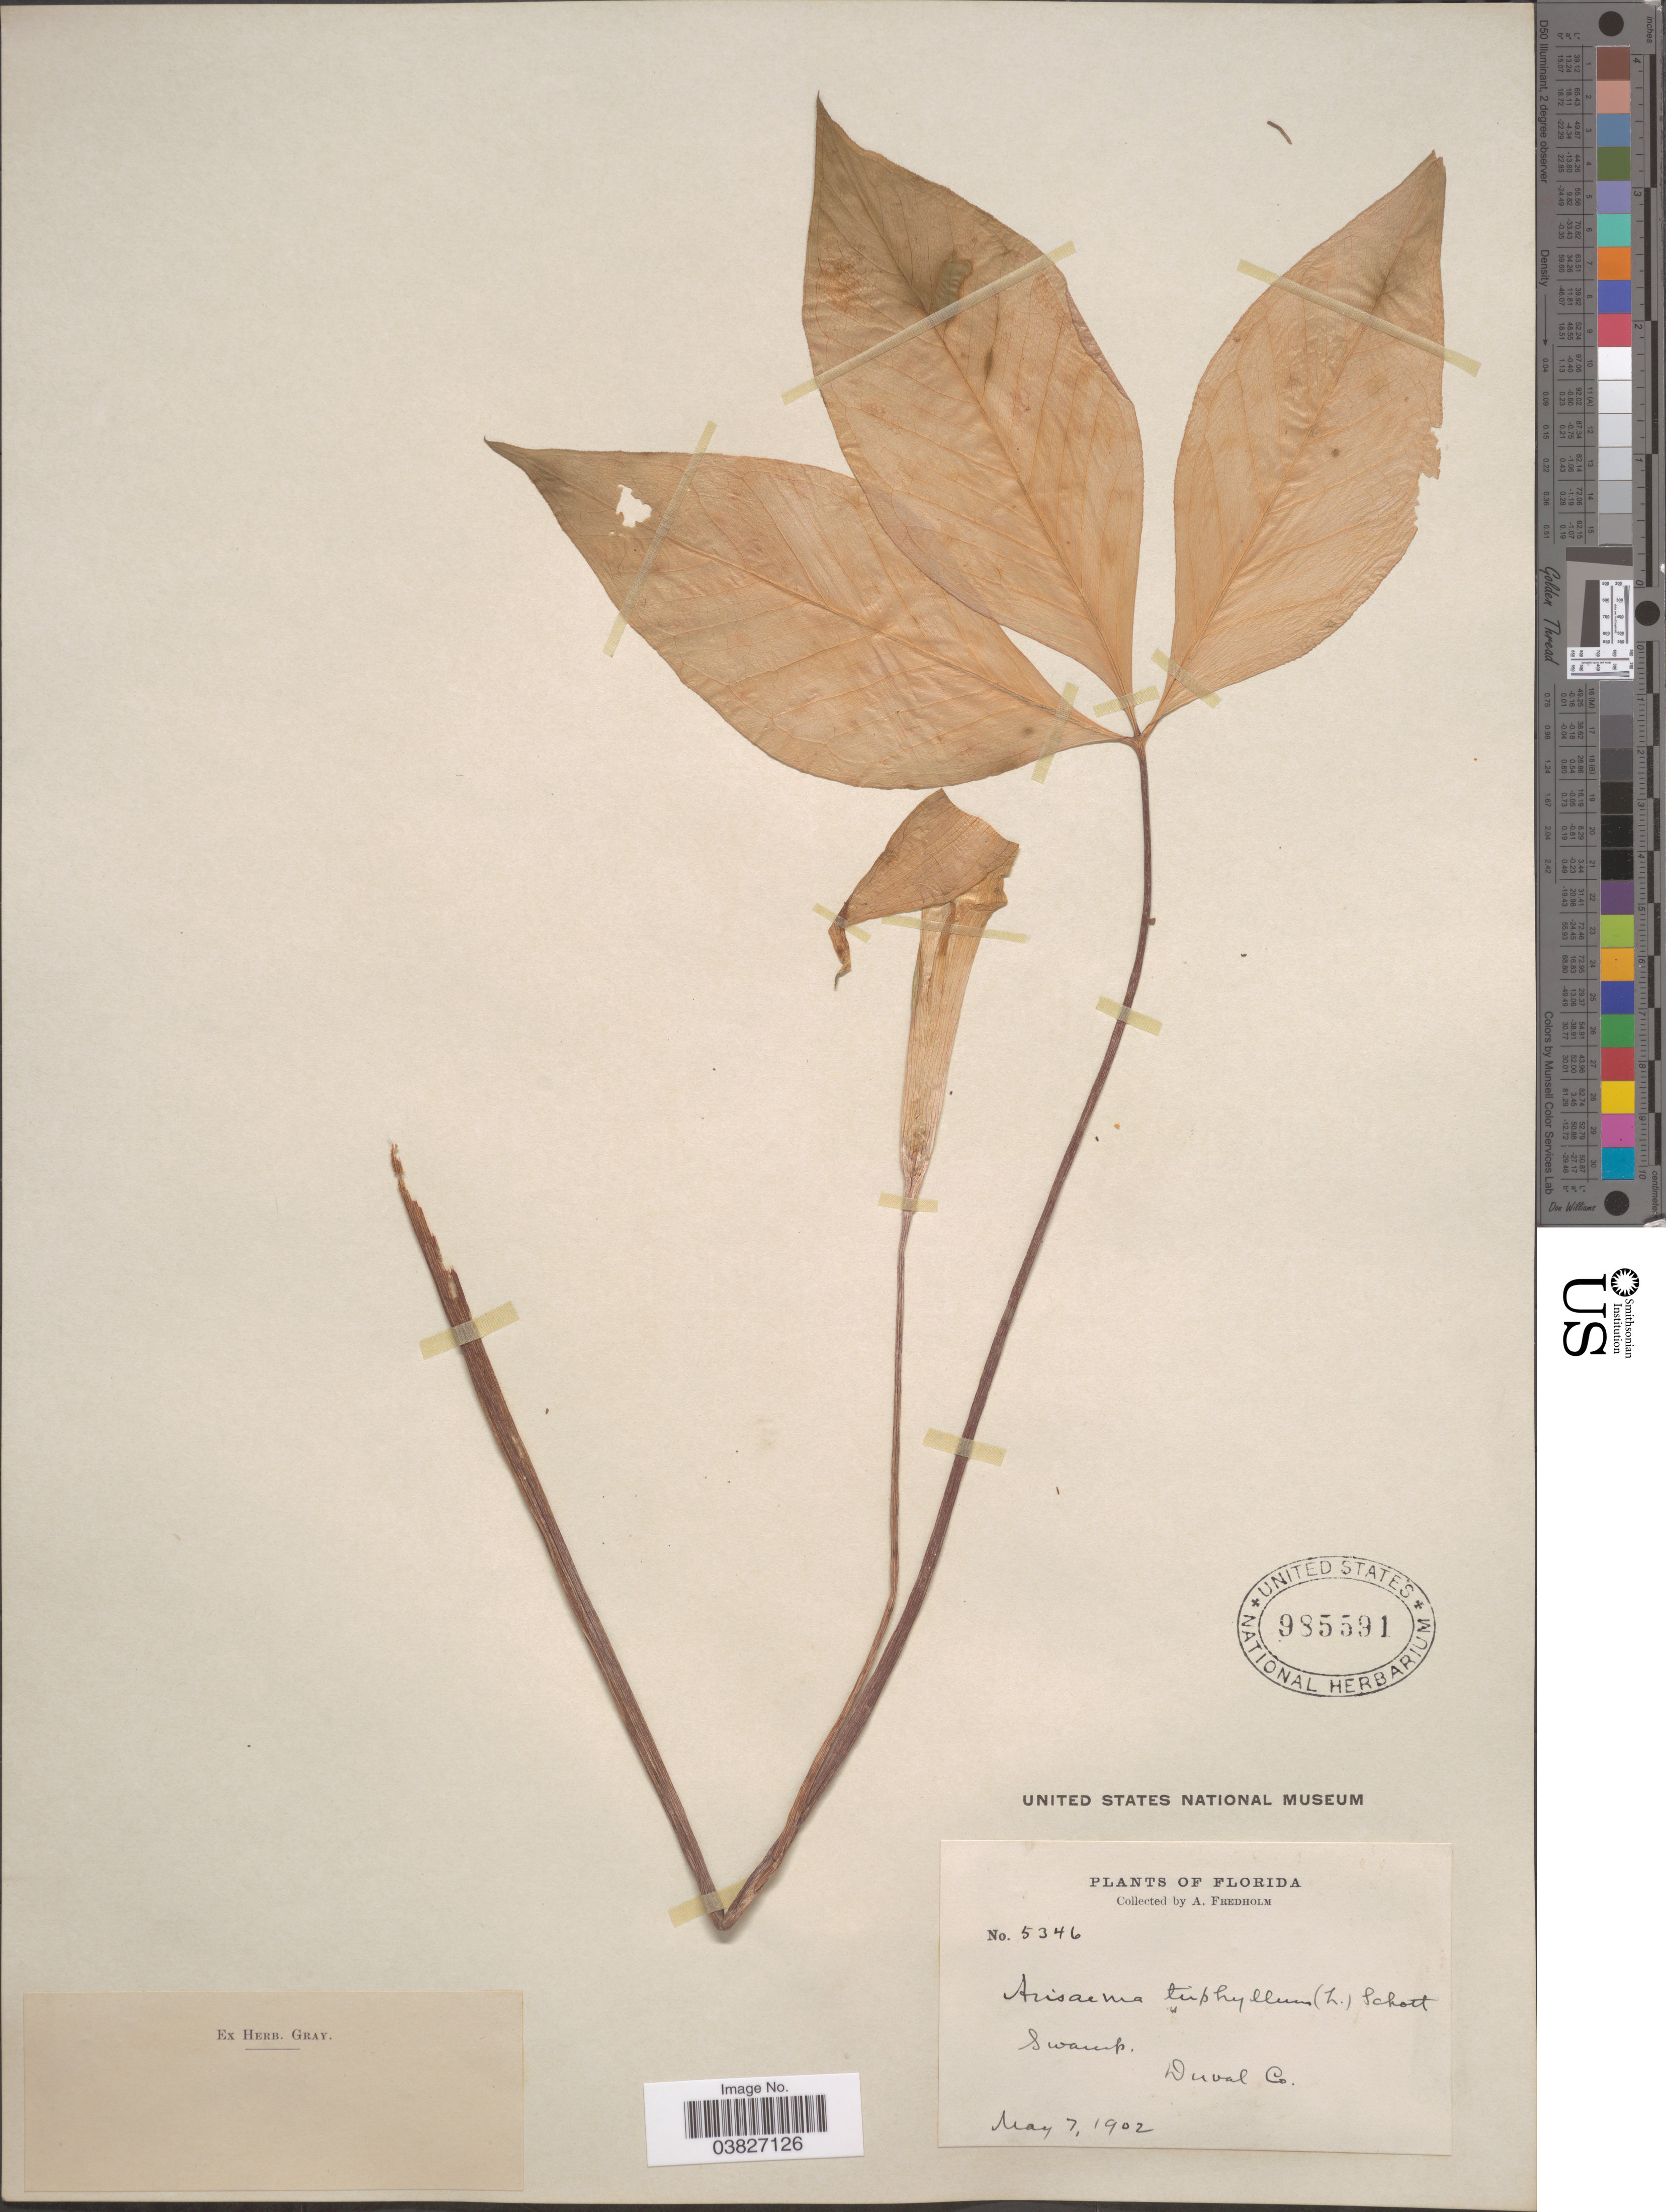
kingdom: Plantae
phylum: Tracheophyta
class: Liliopsida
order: Alismatales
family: Araceae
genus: Arisaema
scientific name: Arisaema triphyllum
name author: (L.) Schott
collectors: A. Fredholm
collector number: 5346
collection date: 1902-05-07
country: United States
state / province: Florida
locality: Duval Co.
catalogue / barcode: US 985591